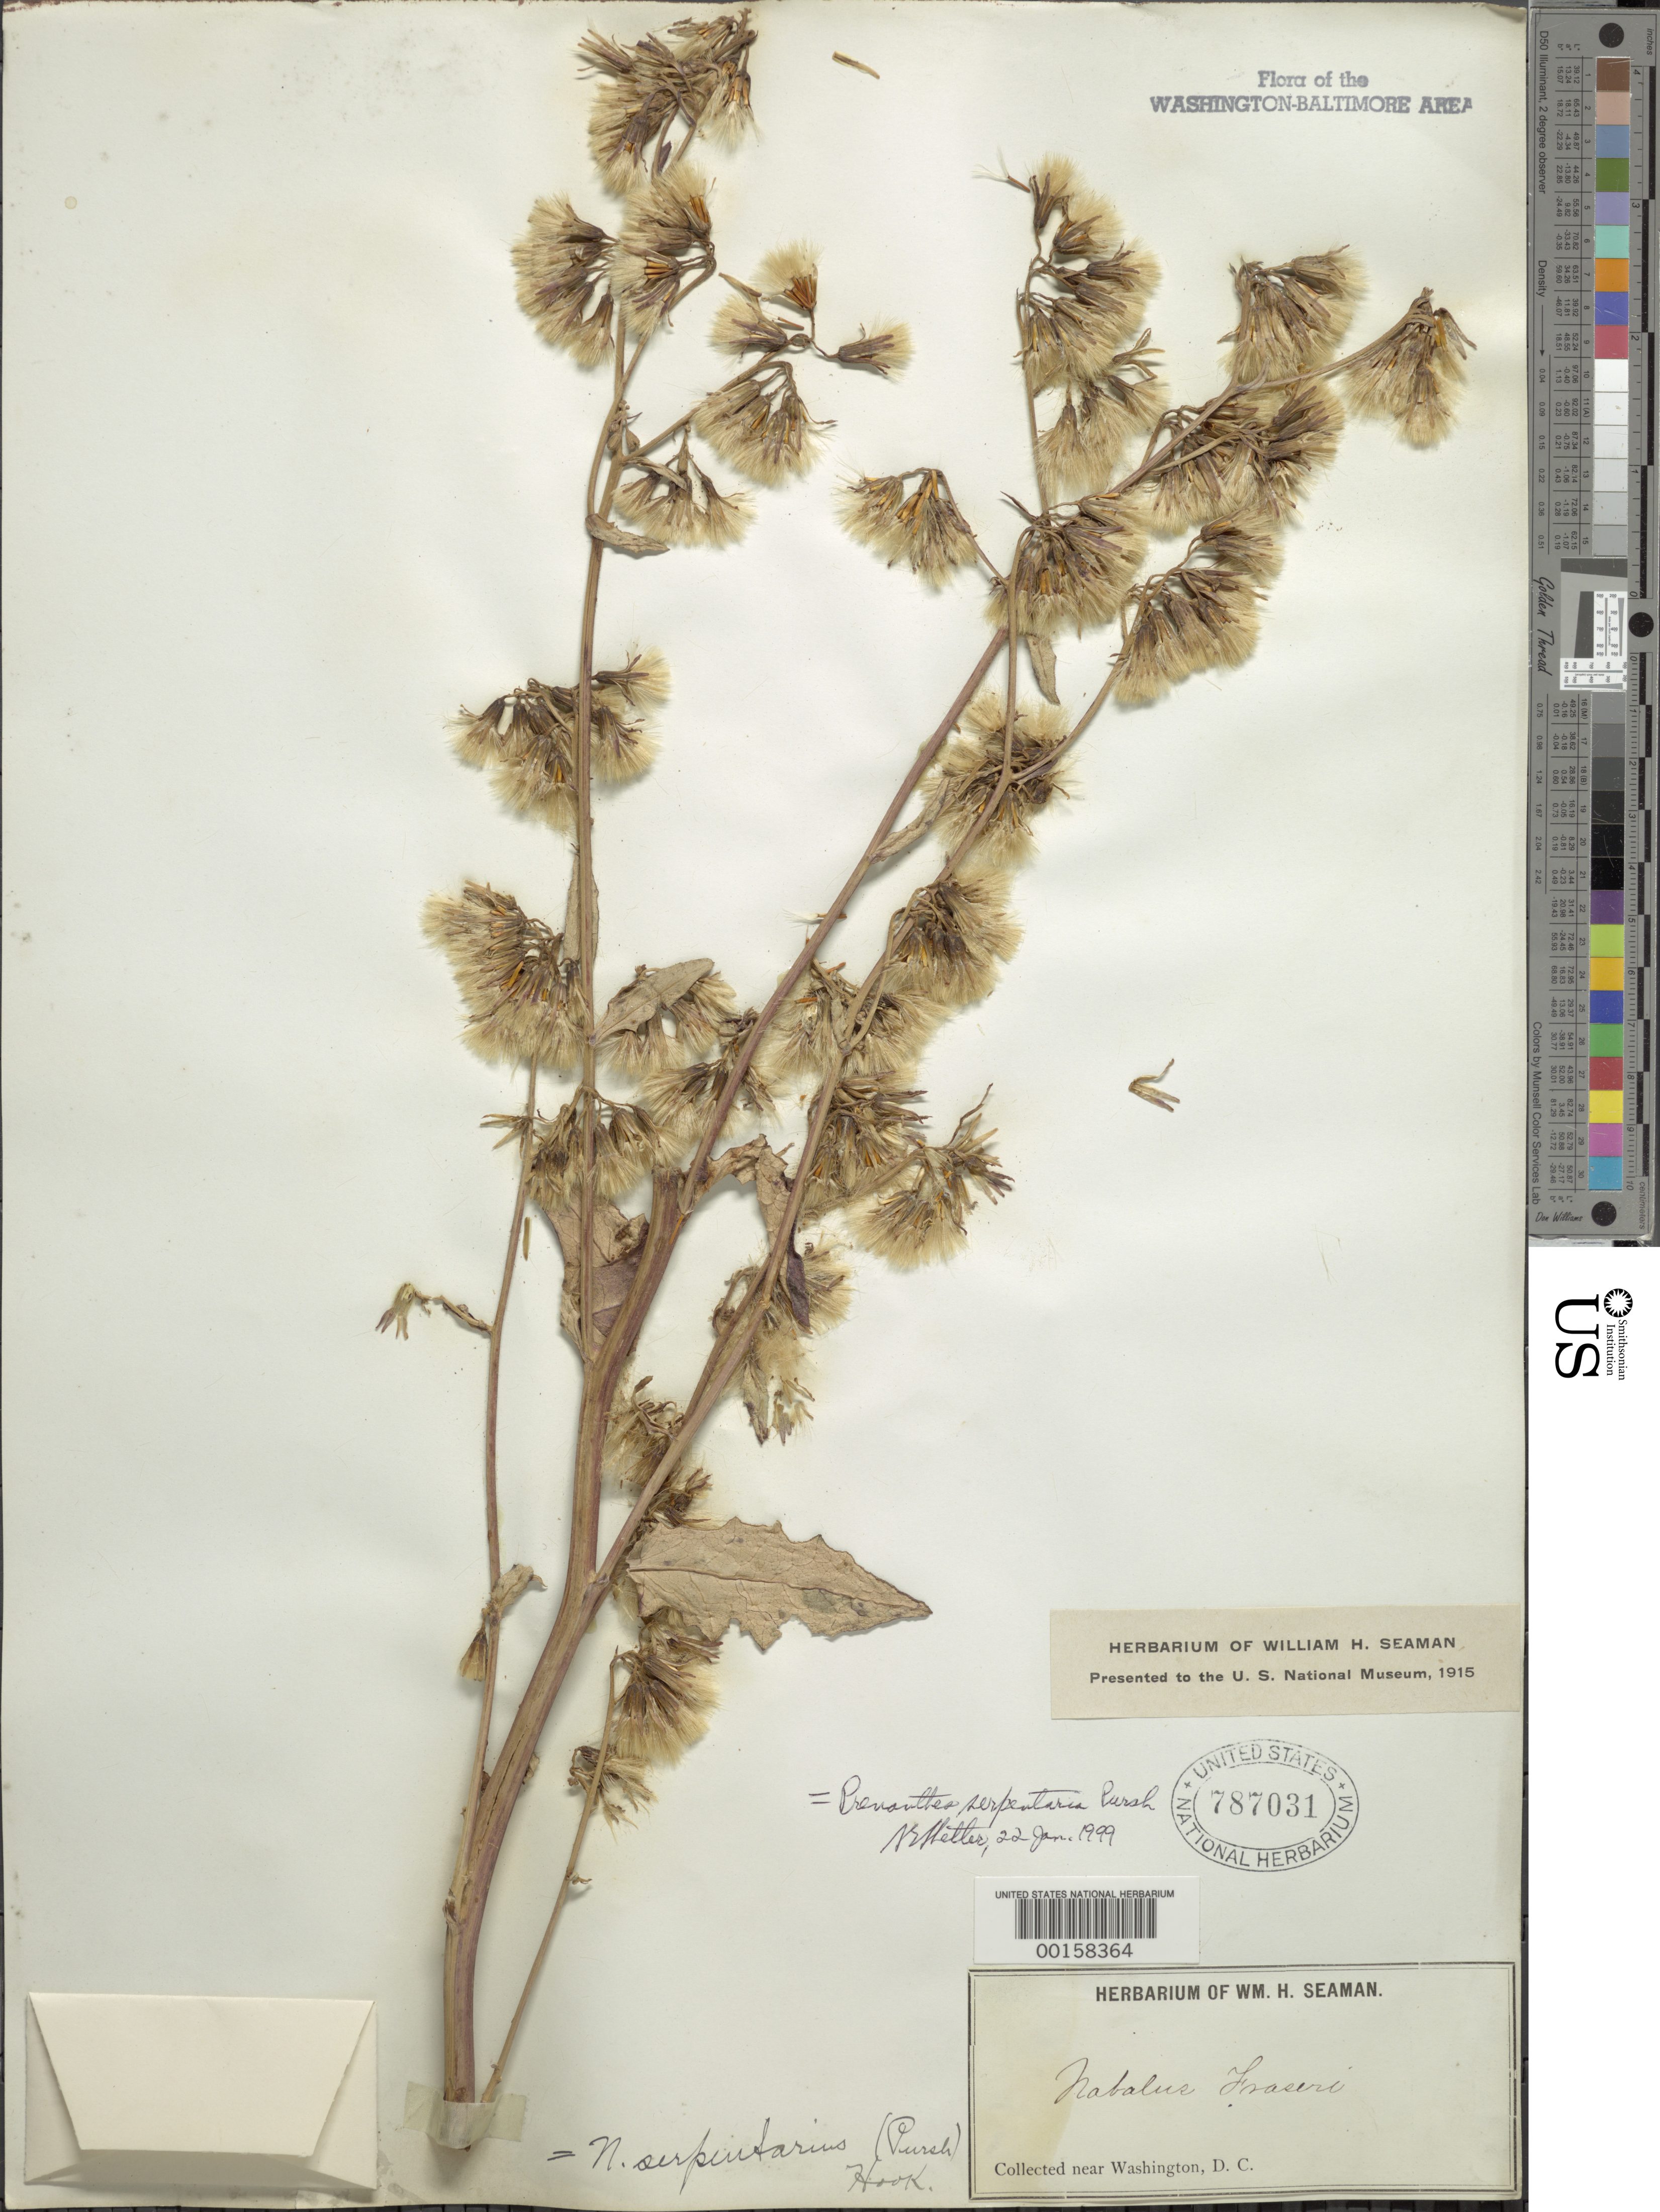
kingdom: Plantae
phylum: Tracheophyta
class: Magnoliopsida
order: Asterales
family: Asteraceae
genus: Nabalus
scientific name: Nabalus serpentarius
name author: (Pursh) Hook.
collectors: W. Seaman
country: United States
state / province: District of Columbia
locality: DC vicinity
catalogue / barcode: US 787031